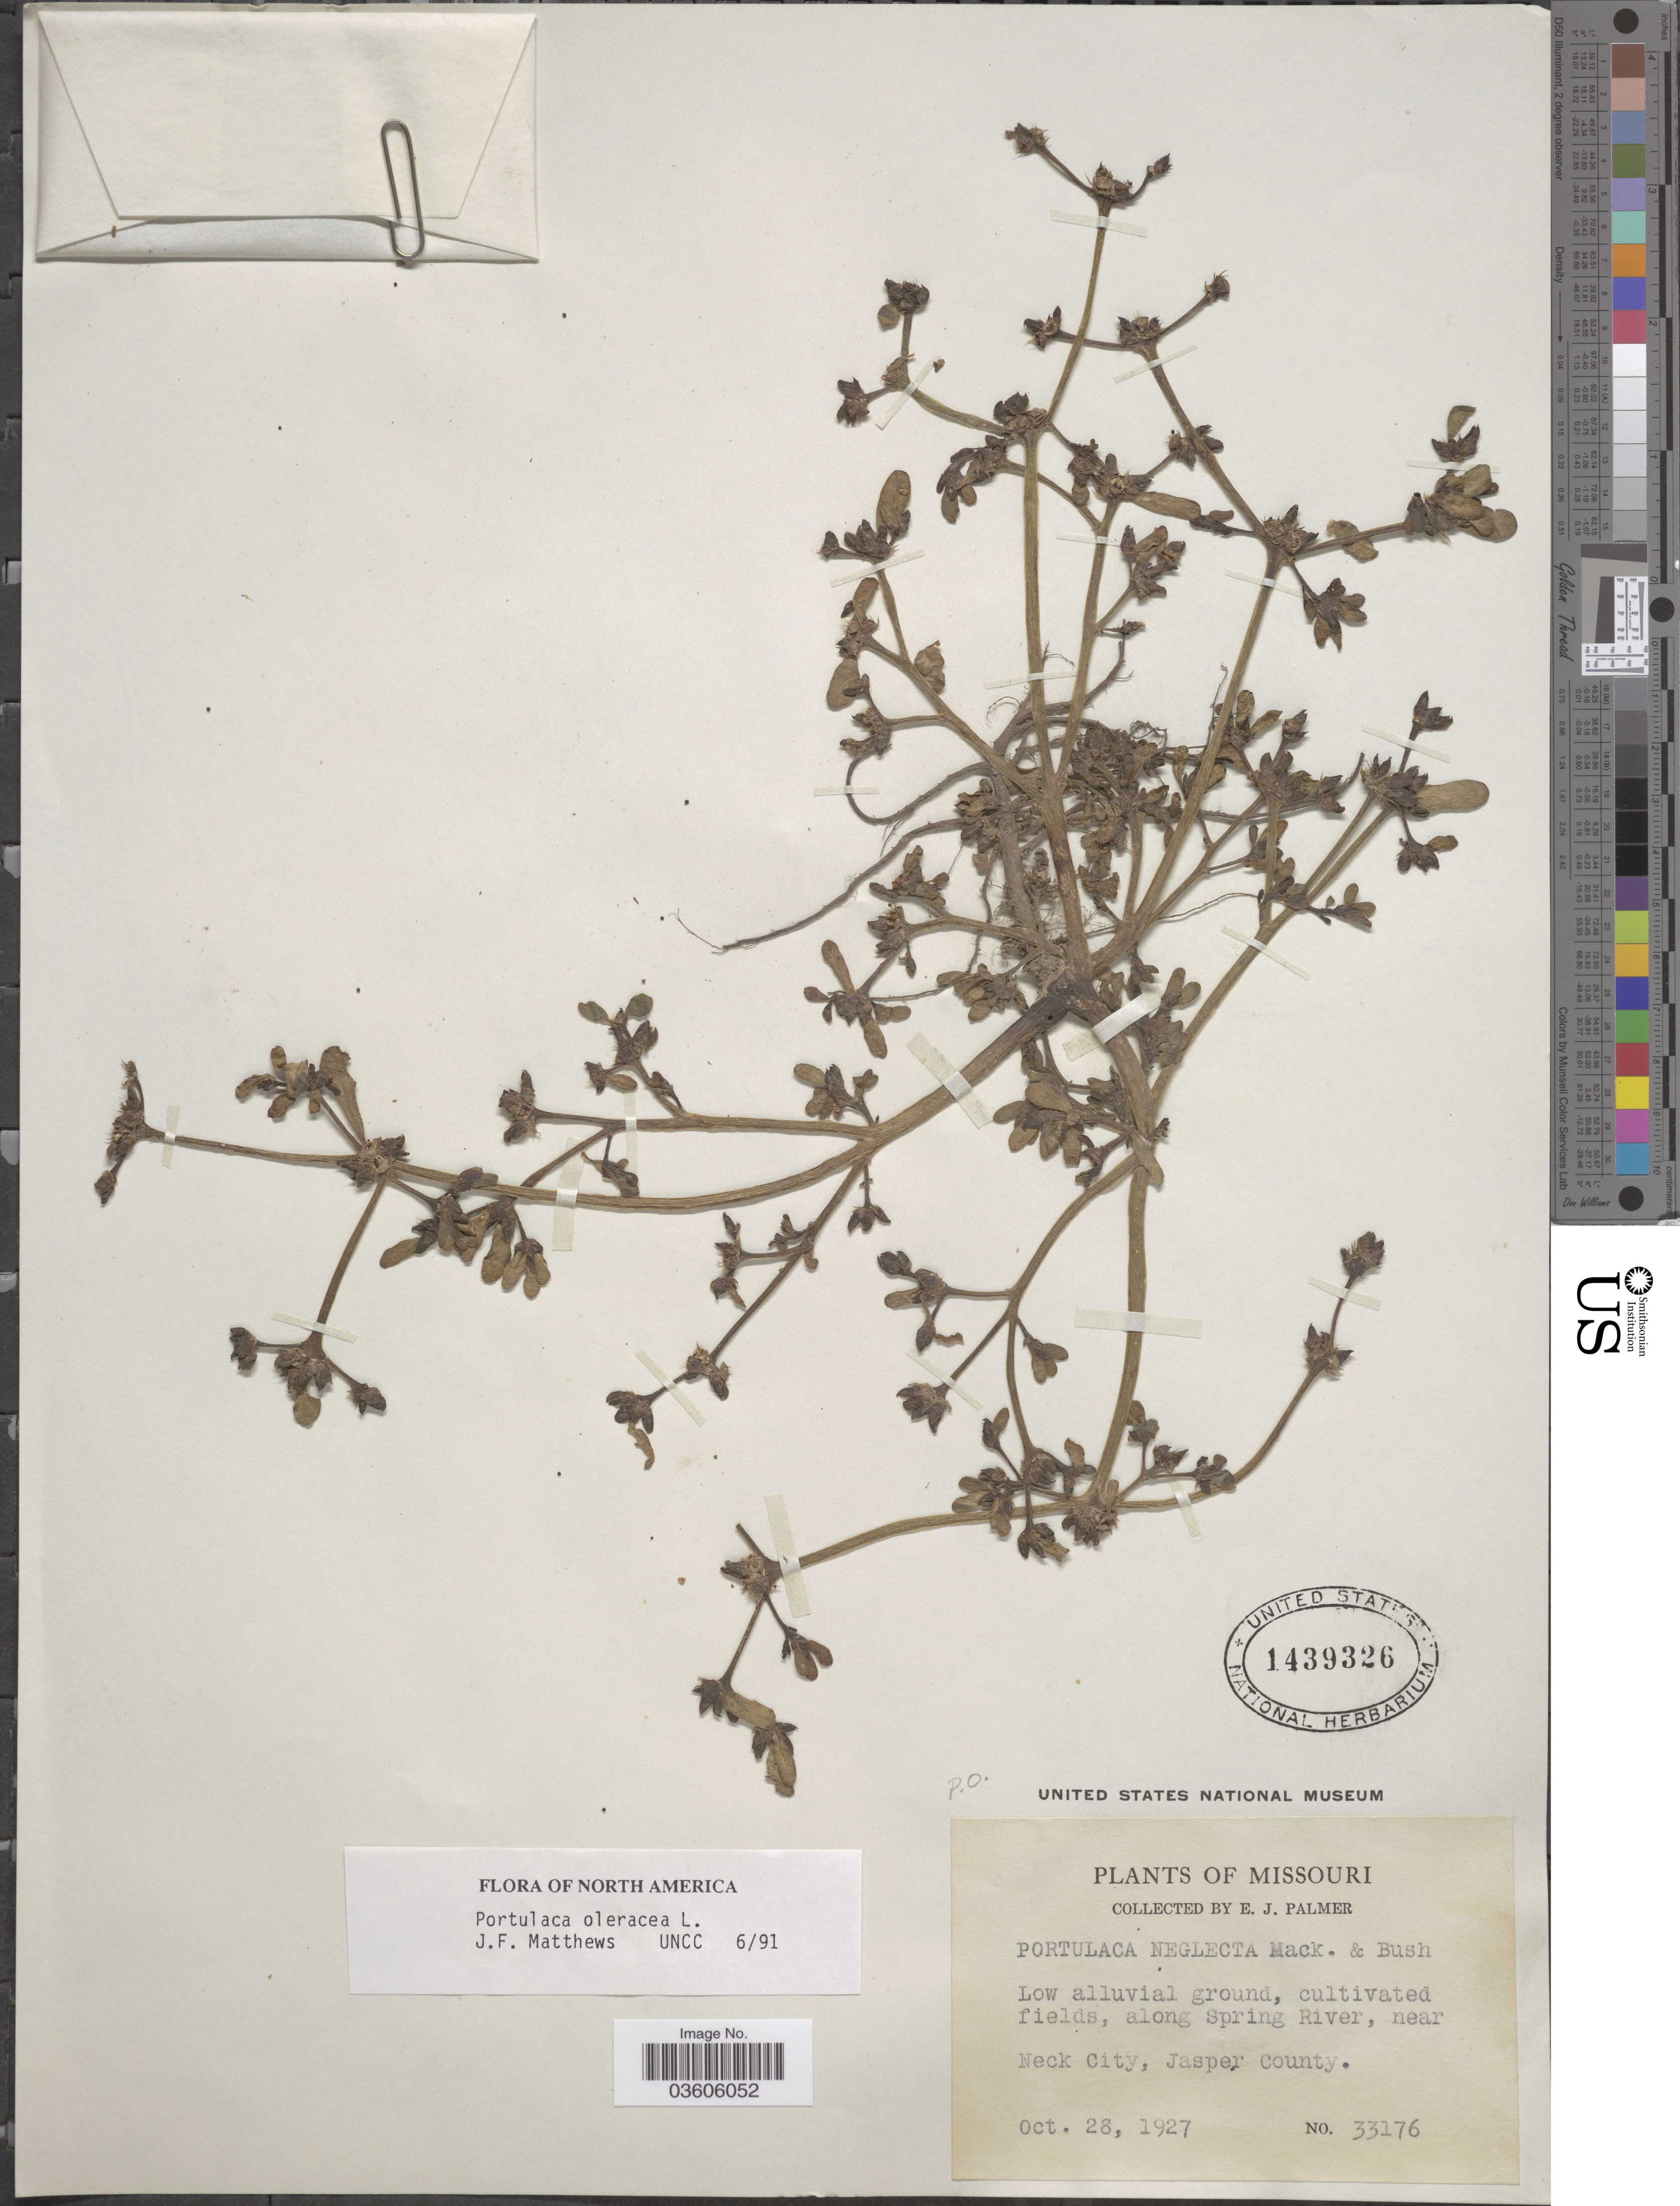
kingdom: Plantae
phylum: Tracheophyta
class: Magnoliopsida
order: Caryophyllales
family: Portulacaceae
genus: Portulaca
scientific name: Portulaca oleracea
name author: L.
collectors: E. J. Palmer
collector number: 33176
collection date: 1927-10-28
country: United States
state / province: Missouri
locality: Along Spring River, near Neck City, Jasper County.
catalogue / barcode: US 1439326